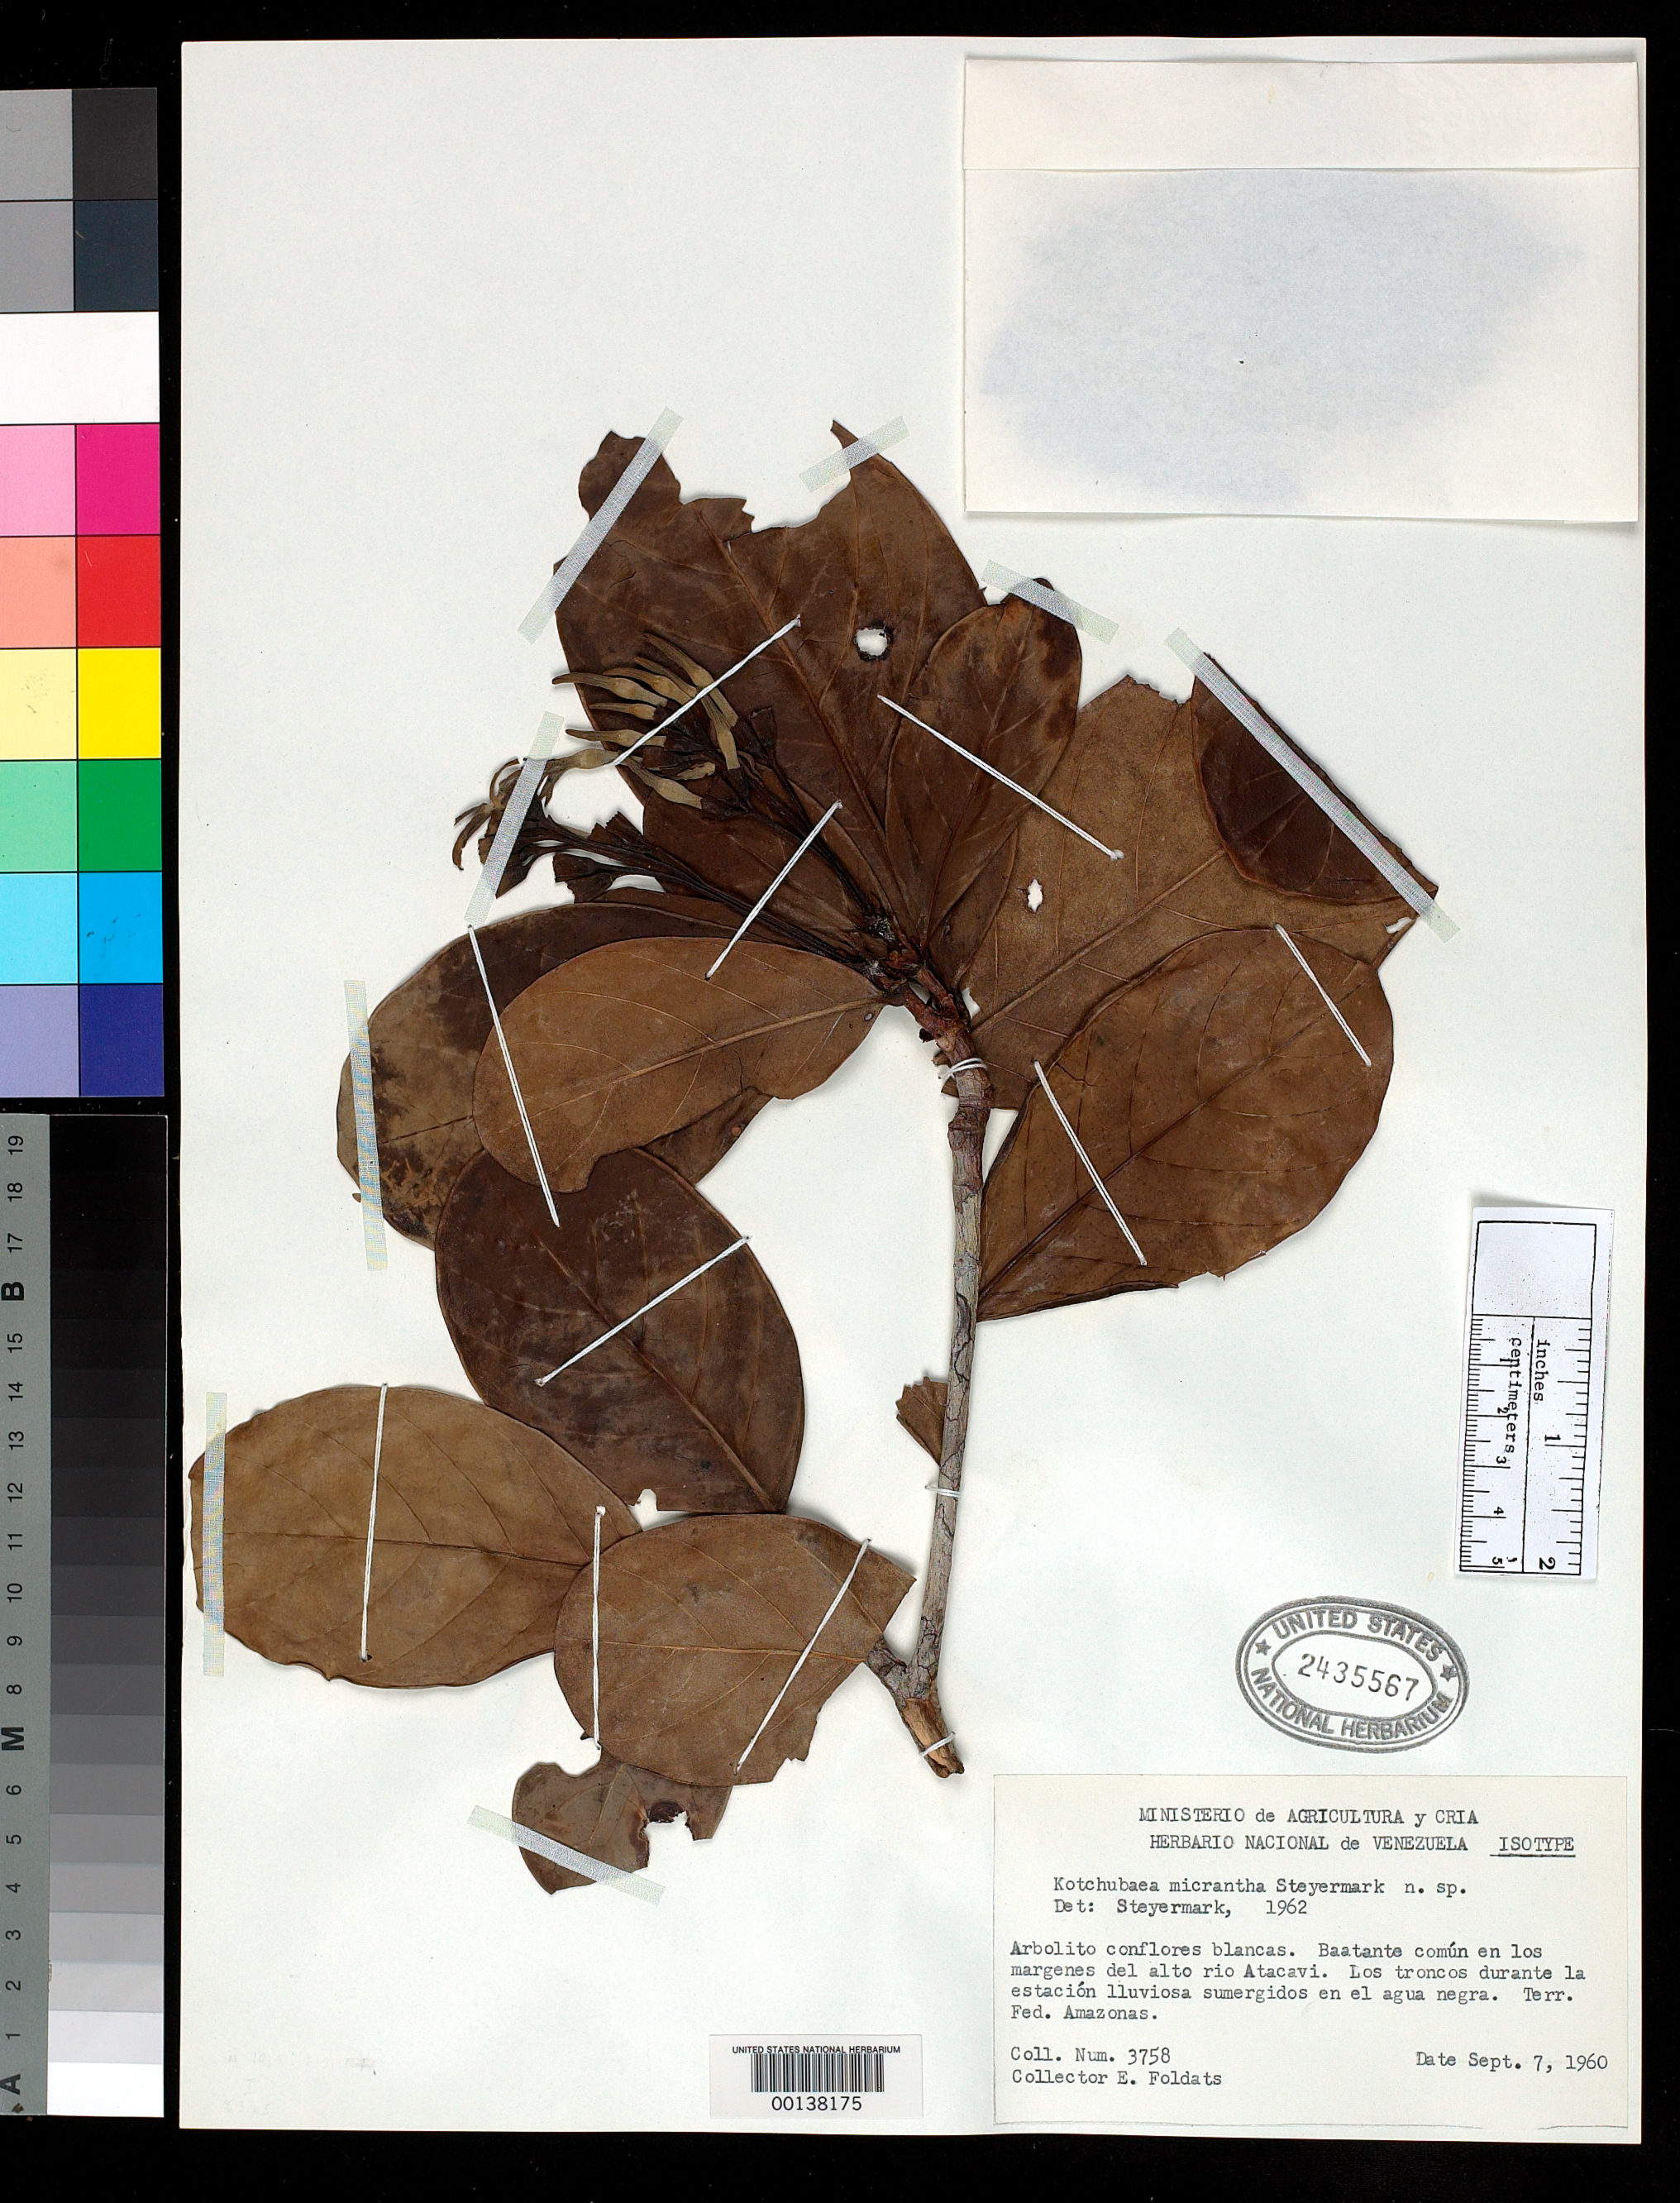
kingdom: Plantae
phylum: Tracheophyta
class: Magnoliopsida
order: Gentianales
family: Rubiaceae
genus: Kotchubaea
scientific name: Kotchubaea micrantha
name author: Steyerm.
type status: Isotype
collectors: E. Foldats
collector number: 3758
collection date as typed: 07 Sep 1960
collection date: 1960-09-07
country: Venezuela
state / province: Amazonas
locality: Rio Atacavi.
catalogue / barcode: US 2435567